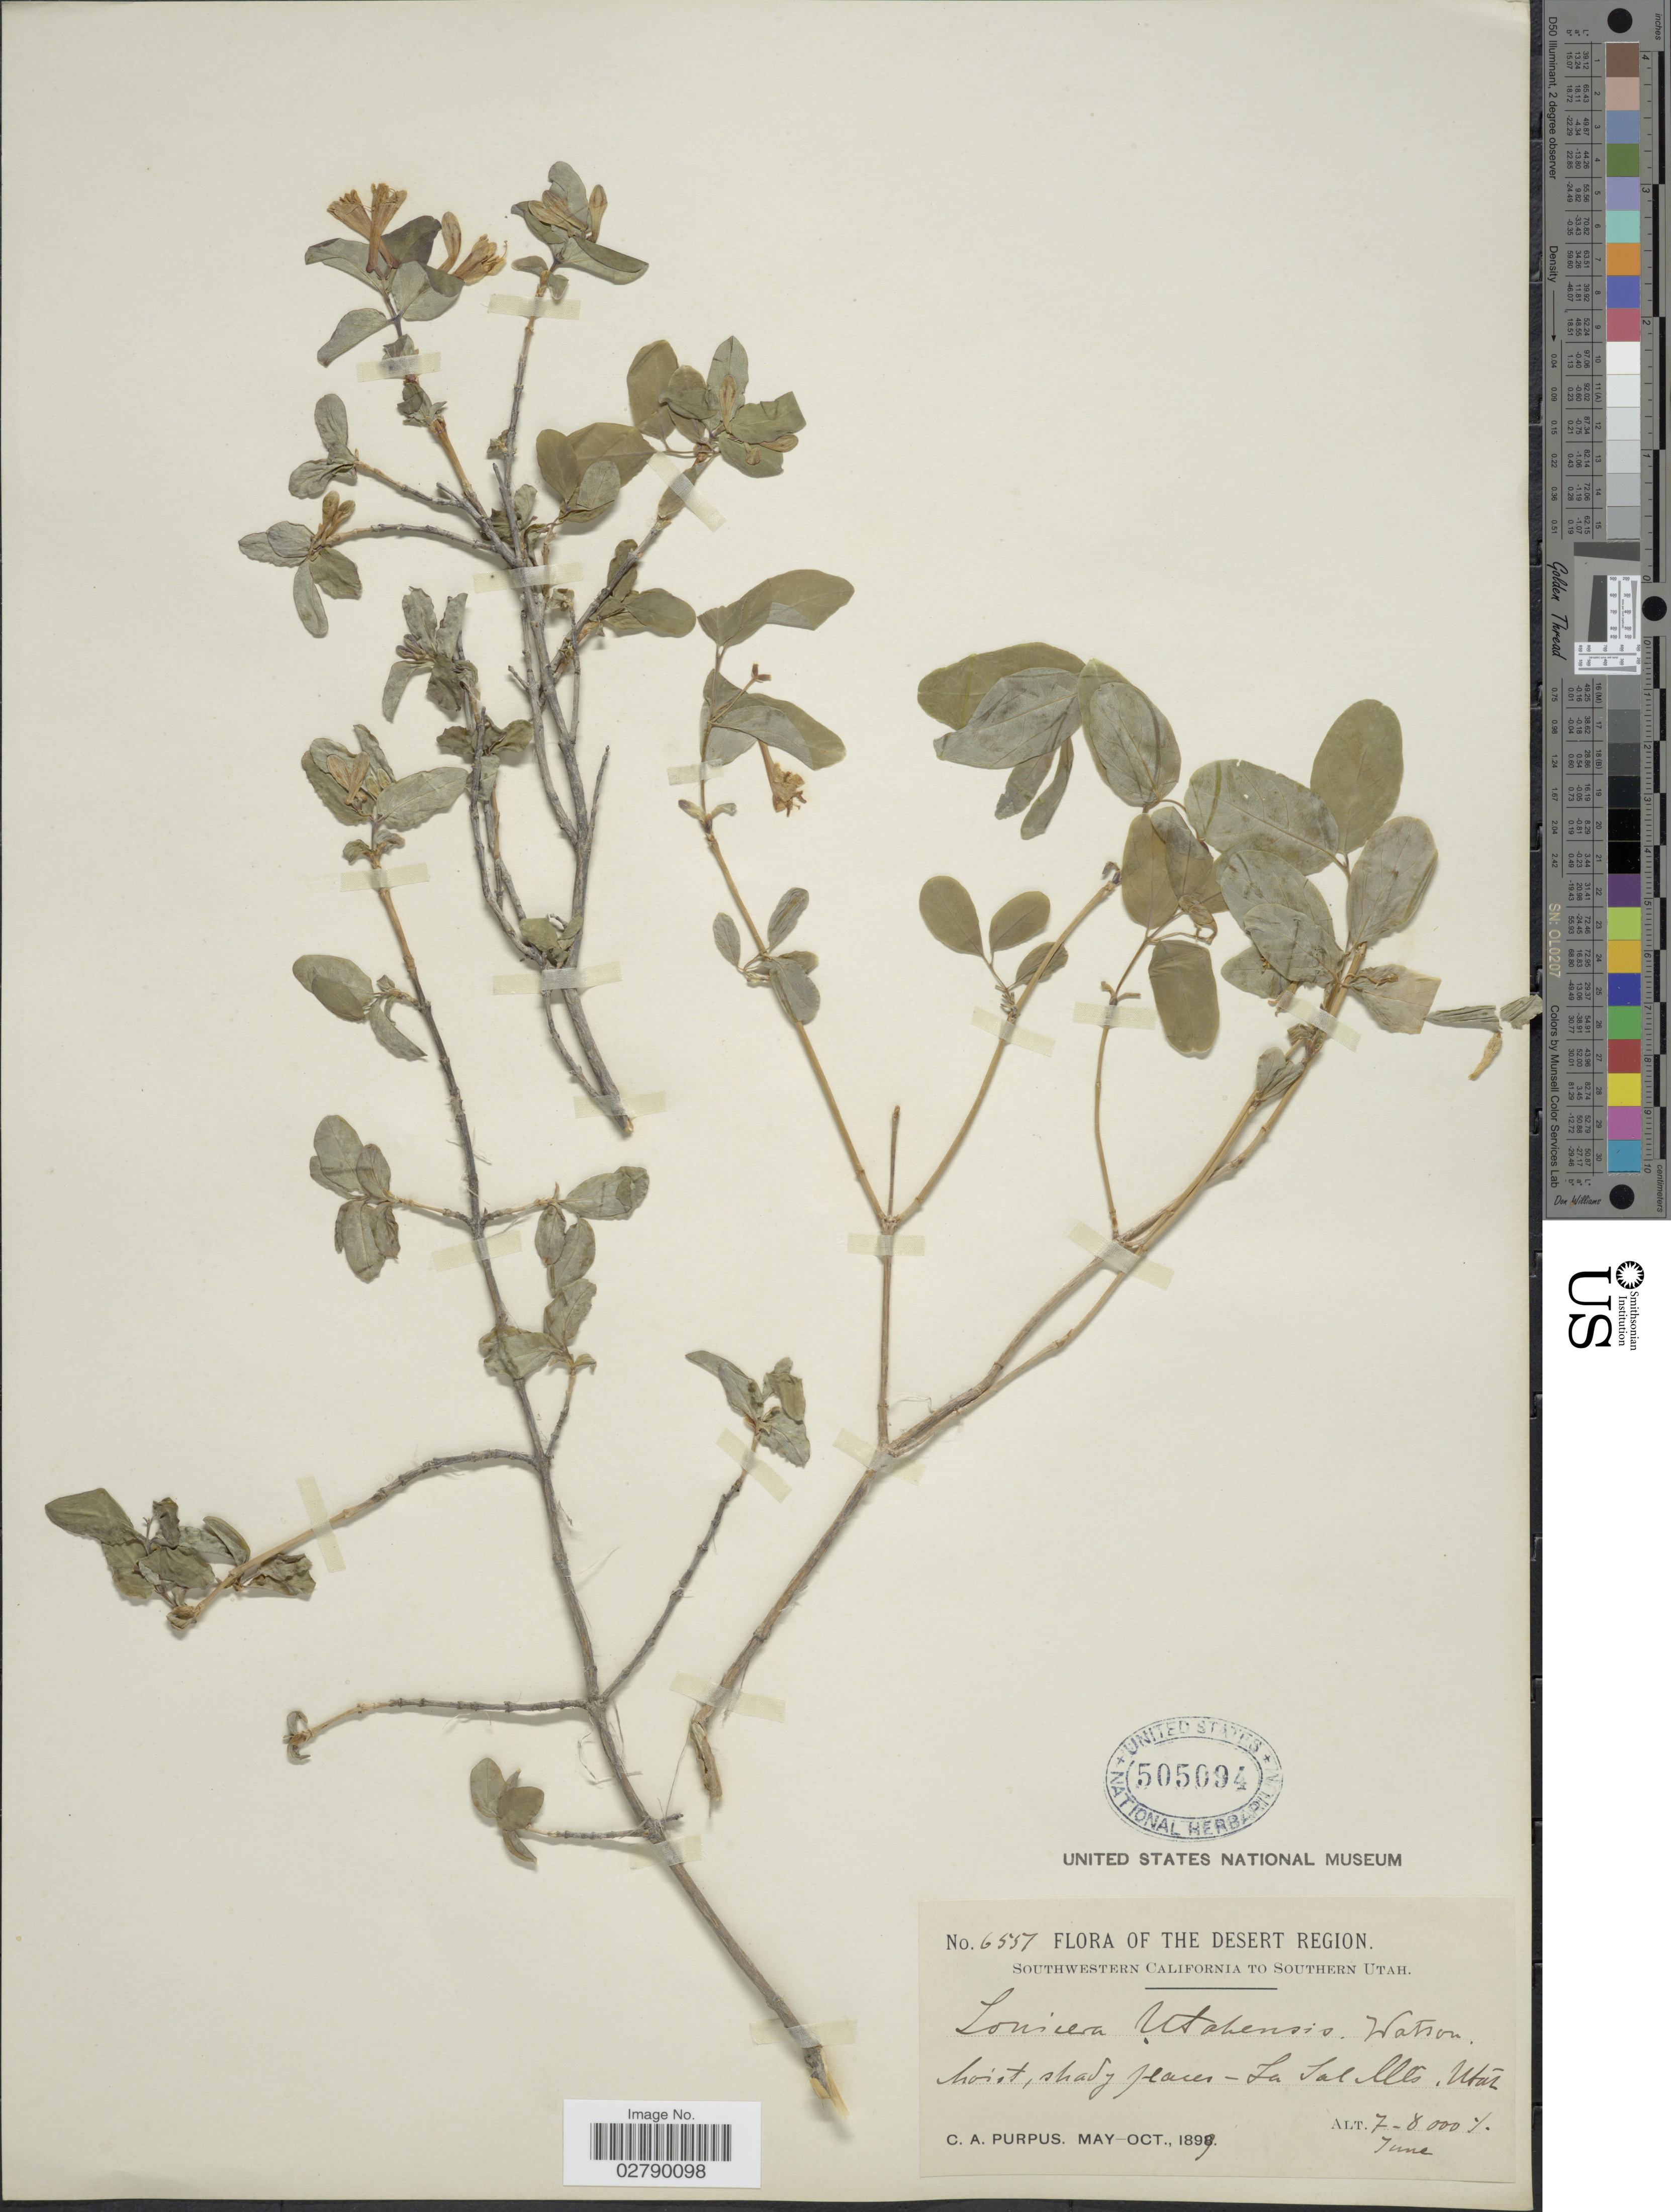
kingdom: Plantae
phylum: Tracheophyta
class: Magnoliopsida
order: Dipsacales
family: Caprifoliaceae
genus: Lonicera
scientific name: Lonicera utahensis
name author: S. Watson in C. King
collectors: C. A. Purpus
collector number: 6551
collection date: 1899-06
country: United States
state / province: Utah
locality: Desert Region. Southern Utah. La Sal Mts.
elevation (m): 2134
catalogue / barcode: US 505094